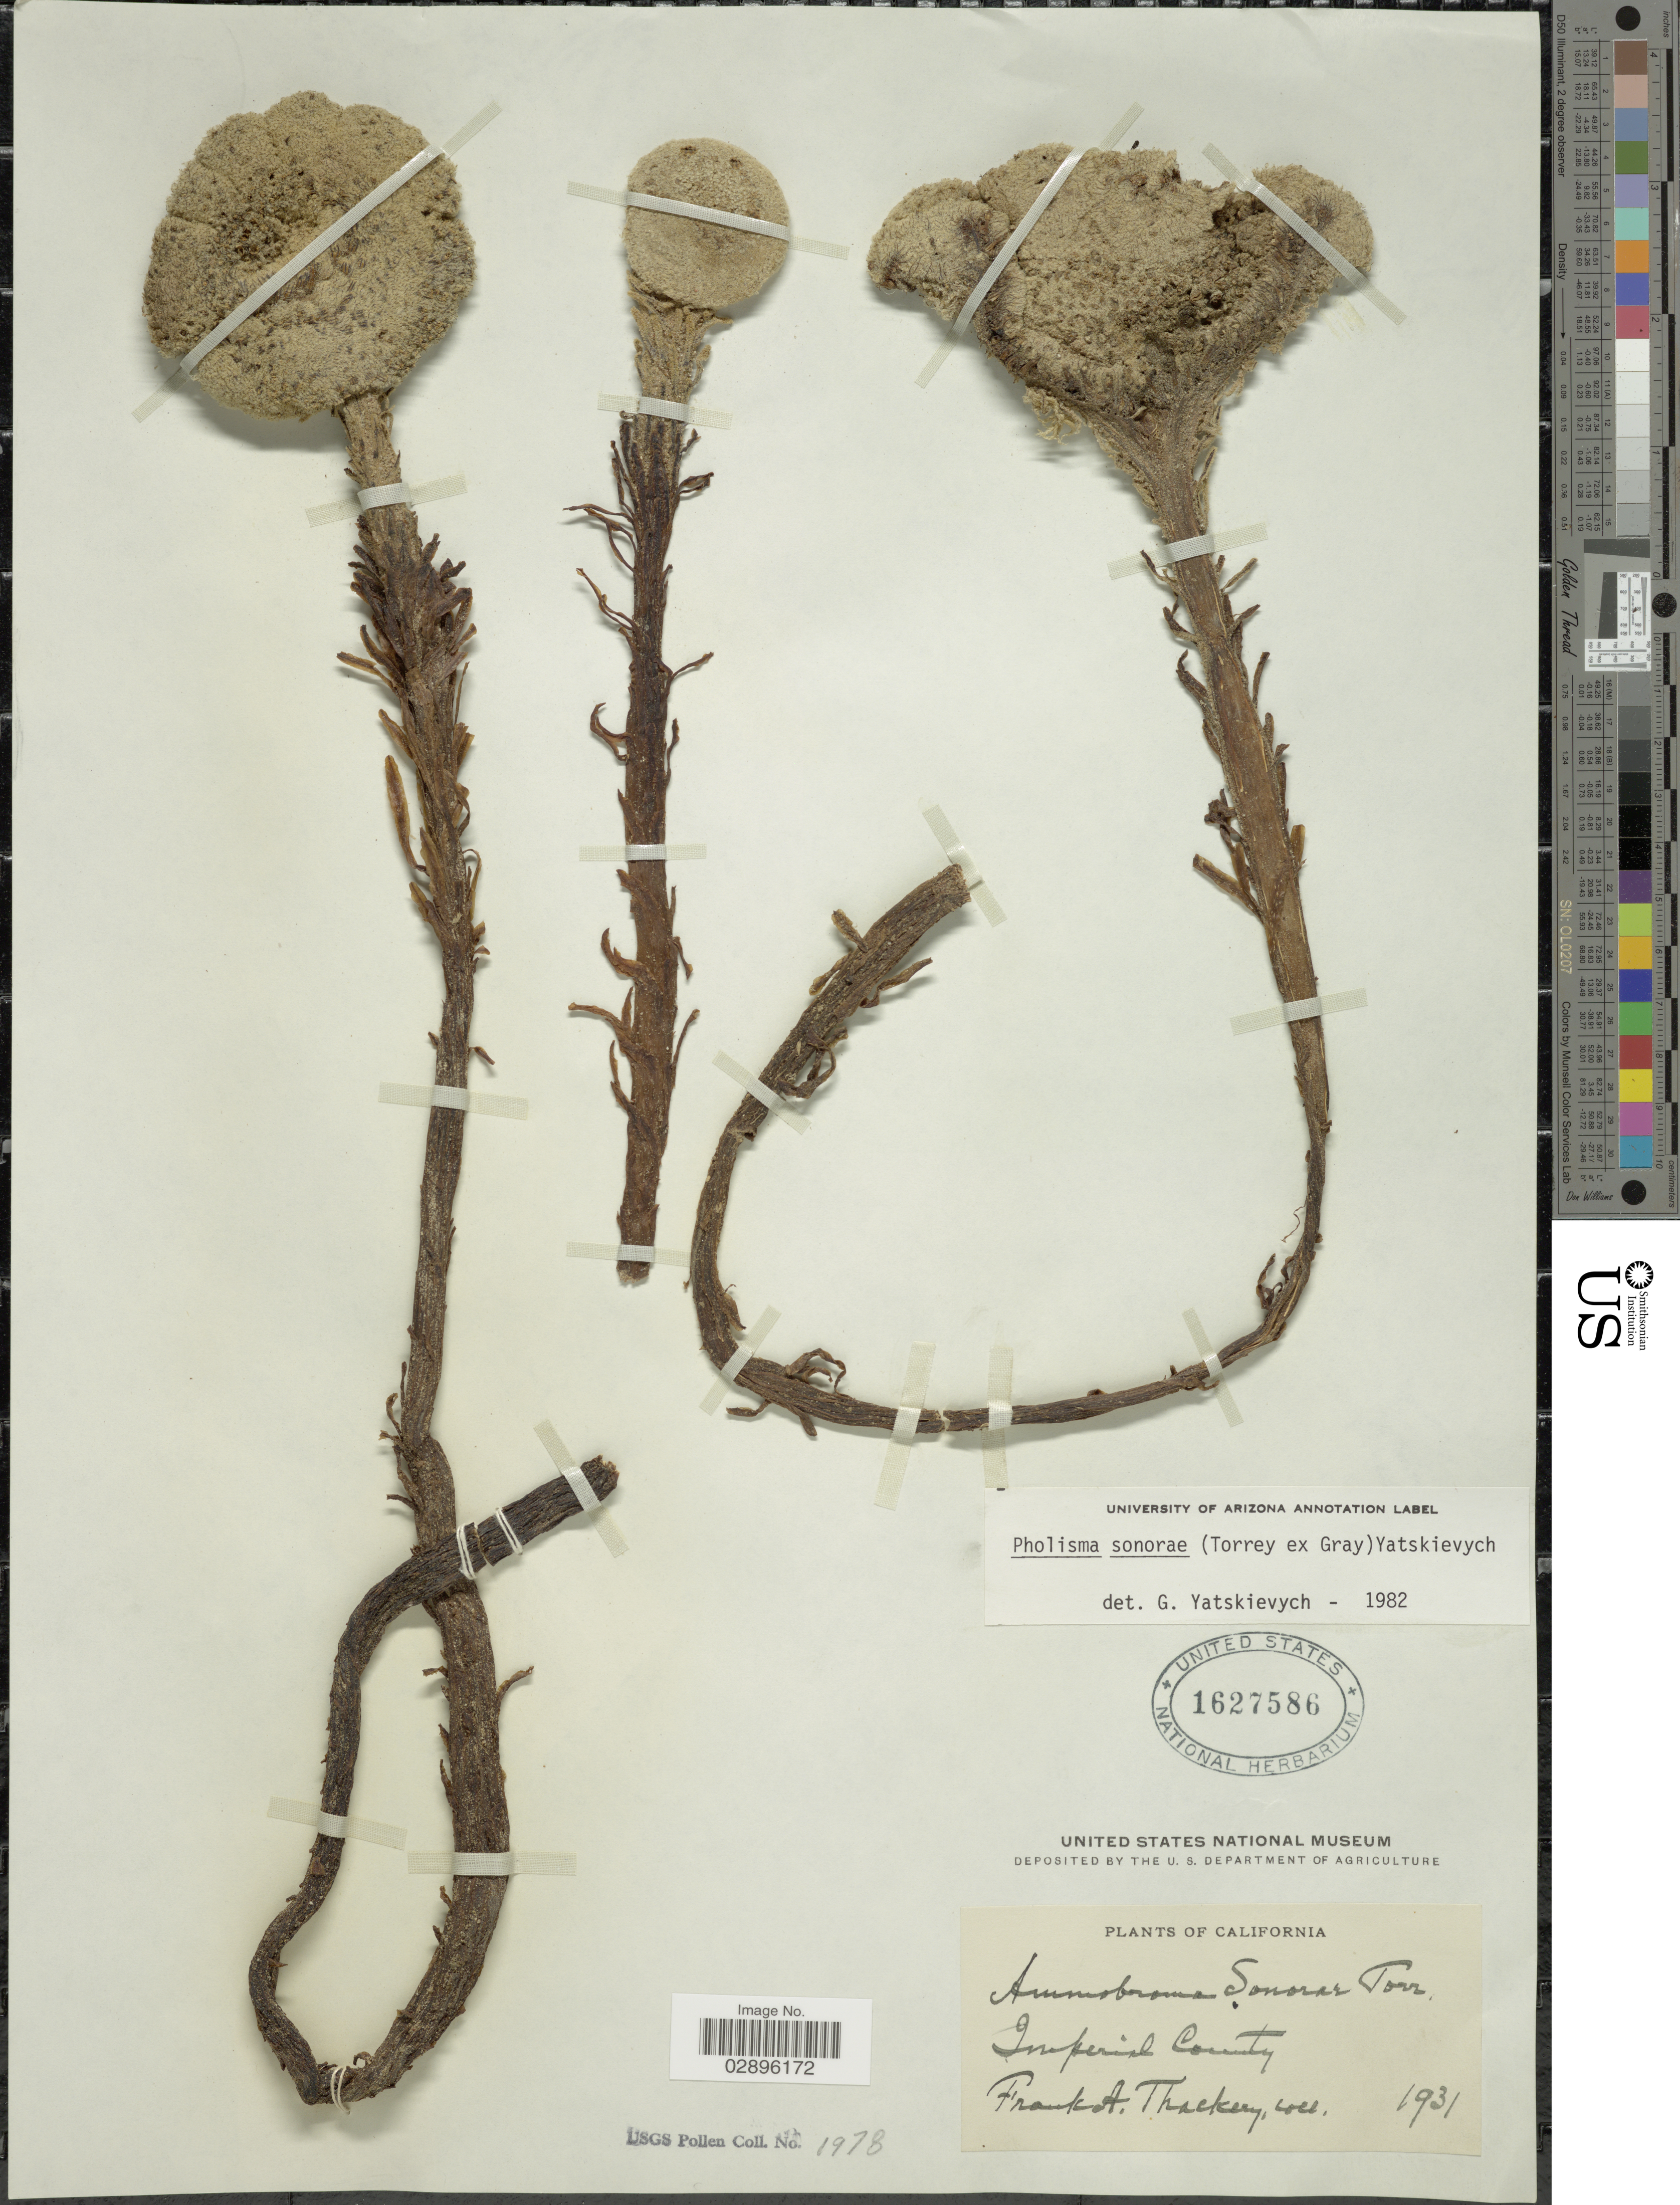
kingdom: Plantae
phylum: Tracheophyta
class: Magnoliopsida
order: Boraginales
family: Lennoaceae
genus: Pholisma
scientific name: Pholisma sonorae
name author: (Torr. ex A. Gray) Yatsk.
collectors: F. Thackery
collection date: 1931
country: United States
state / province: California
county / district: Imperial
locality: Imperial County.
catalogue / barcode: US 1627586